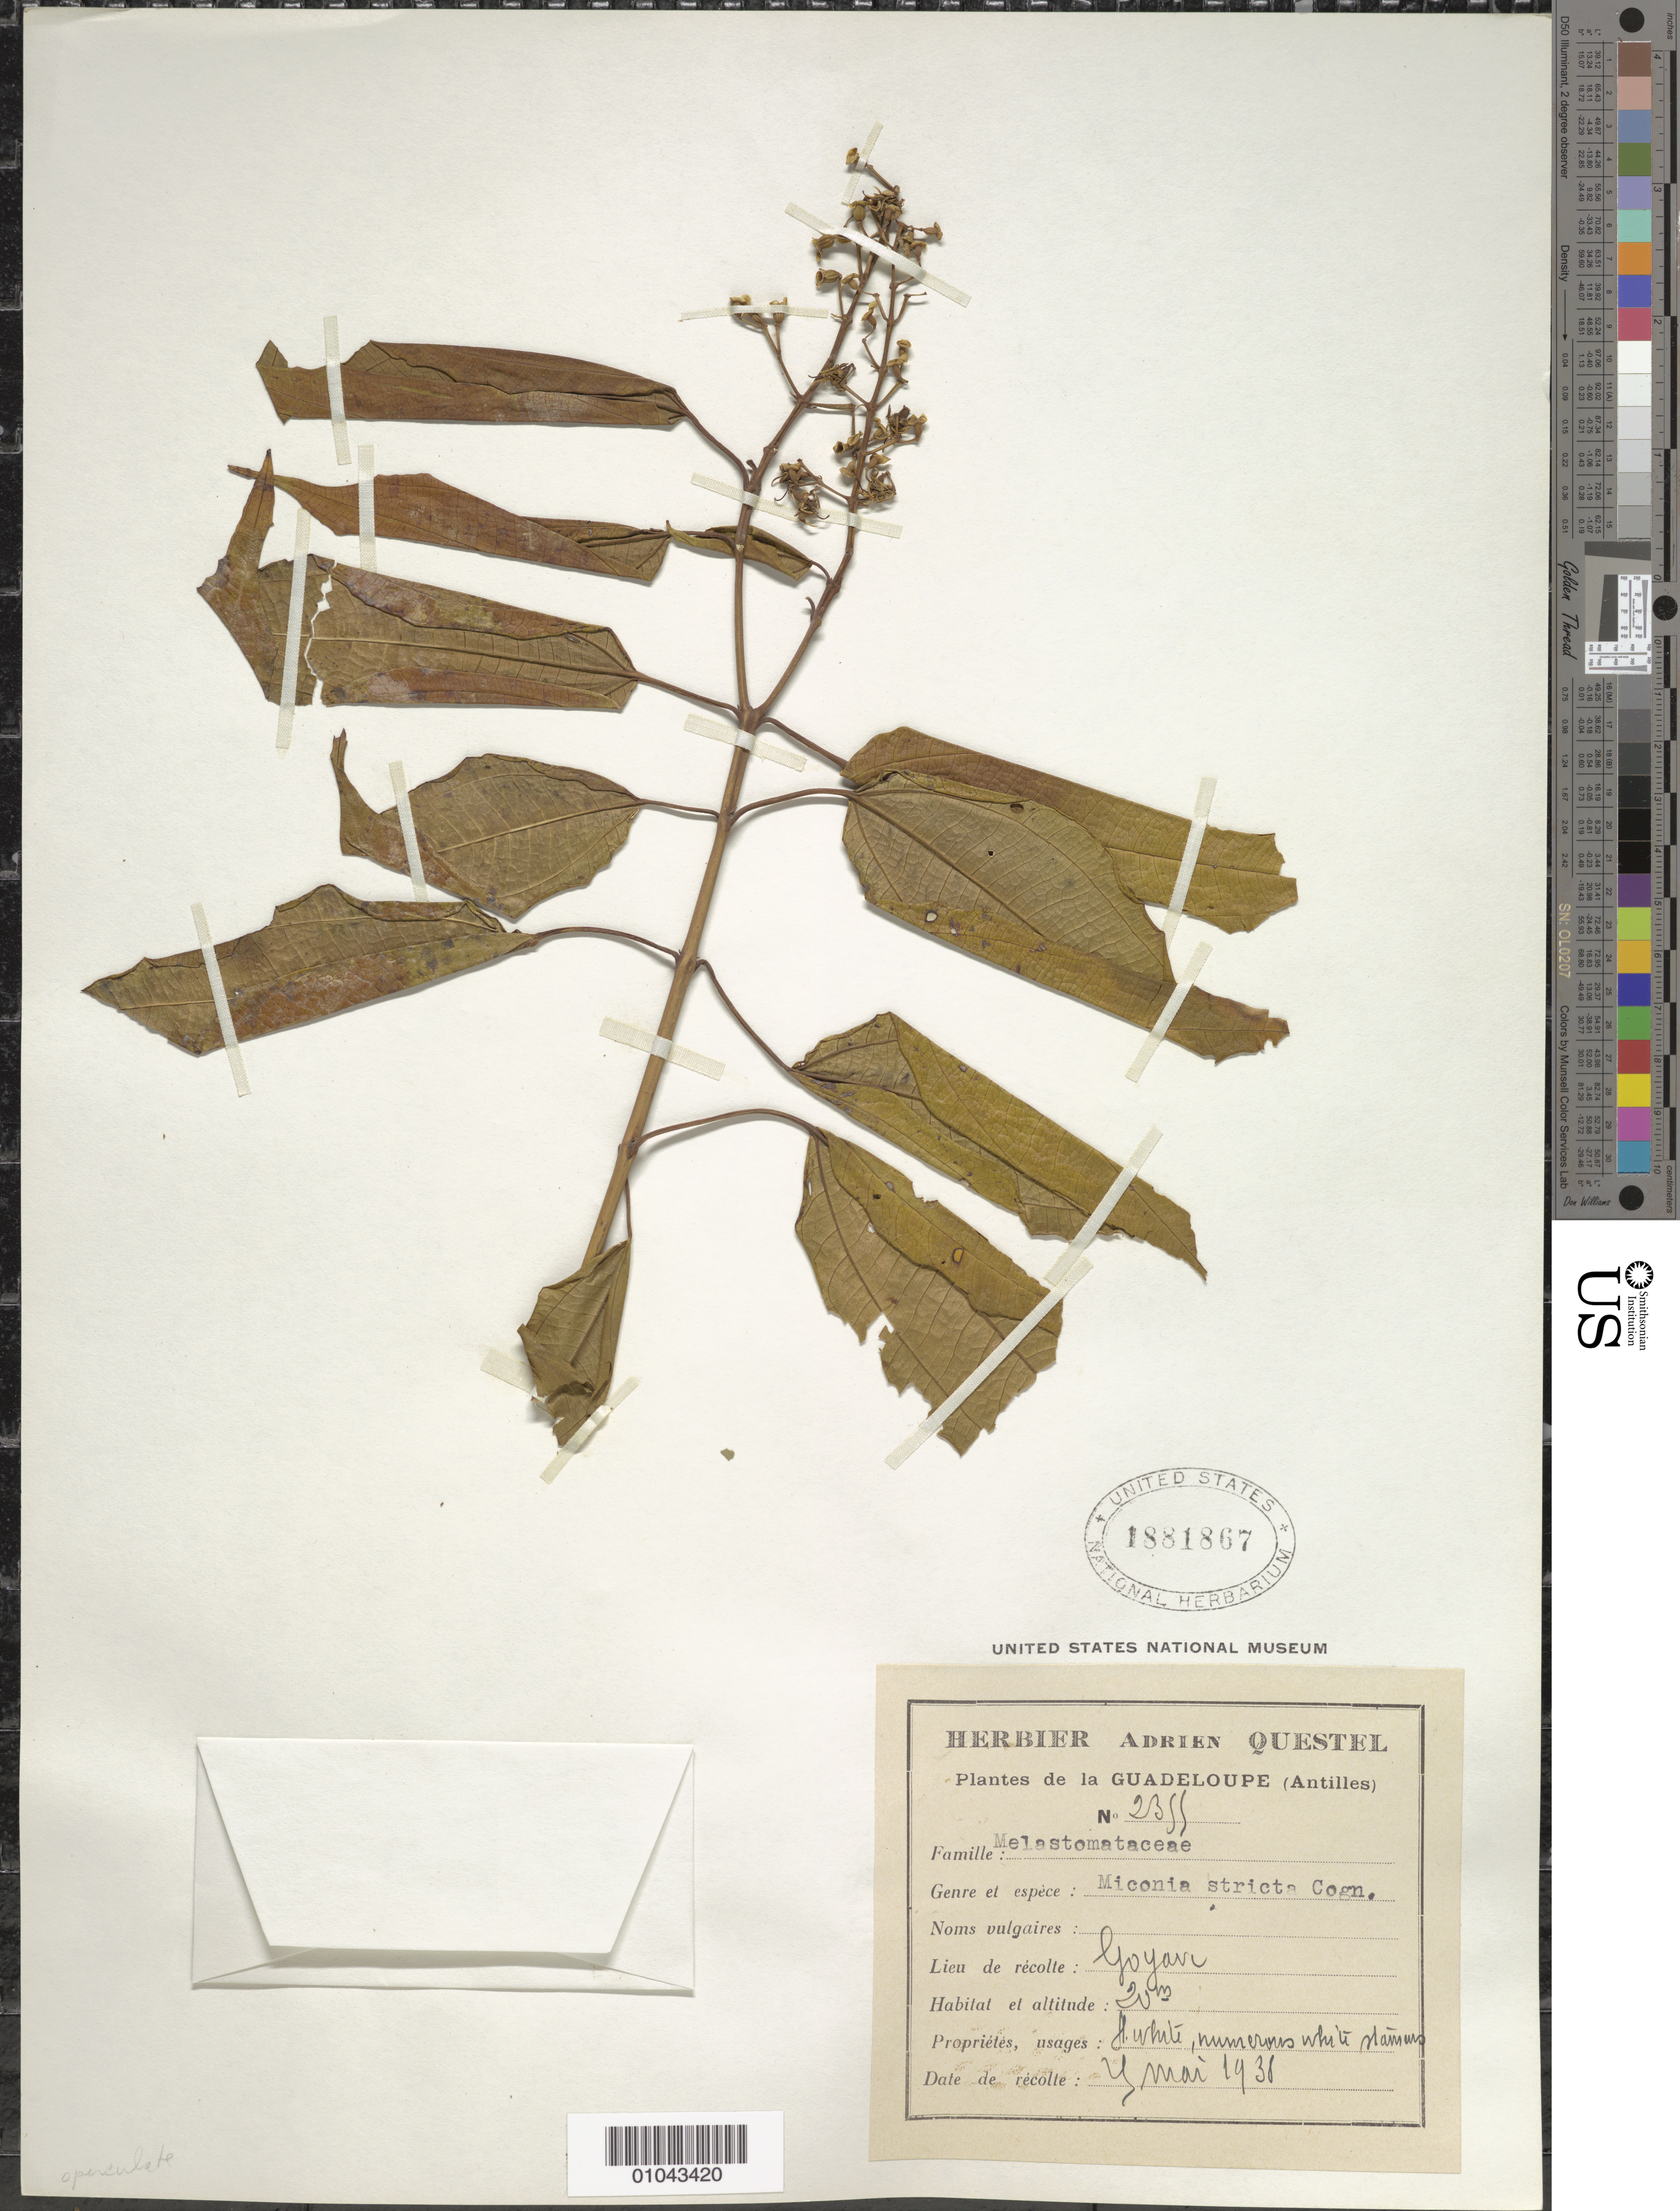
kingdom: Plantae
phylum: Tracheophyta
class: Magnoliopsida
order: Myrtales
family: Melastomataceae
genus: Miconia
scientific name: Miconia striata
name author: (Vahl) Cogn.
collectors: A. Questel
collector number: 2355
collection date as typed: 25 May 1938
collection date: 1938-05-25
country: Guadeloupe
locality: Goyave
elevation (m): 20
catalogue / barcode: US 1881867